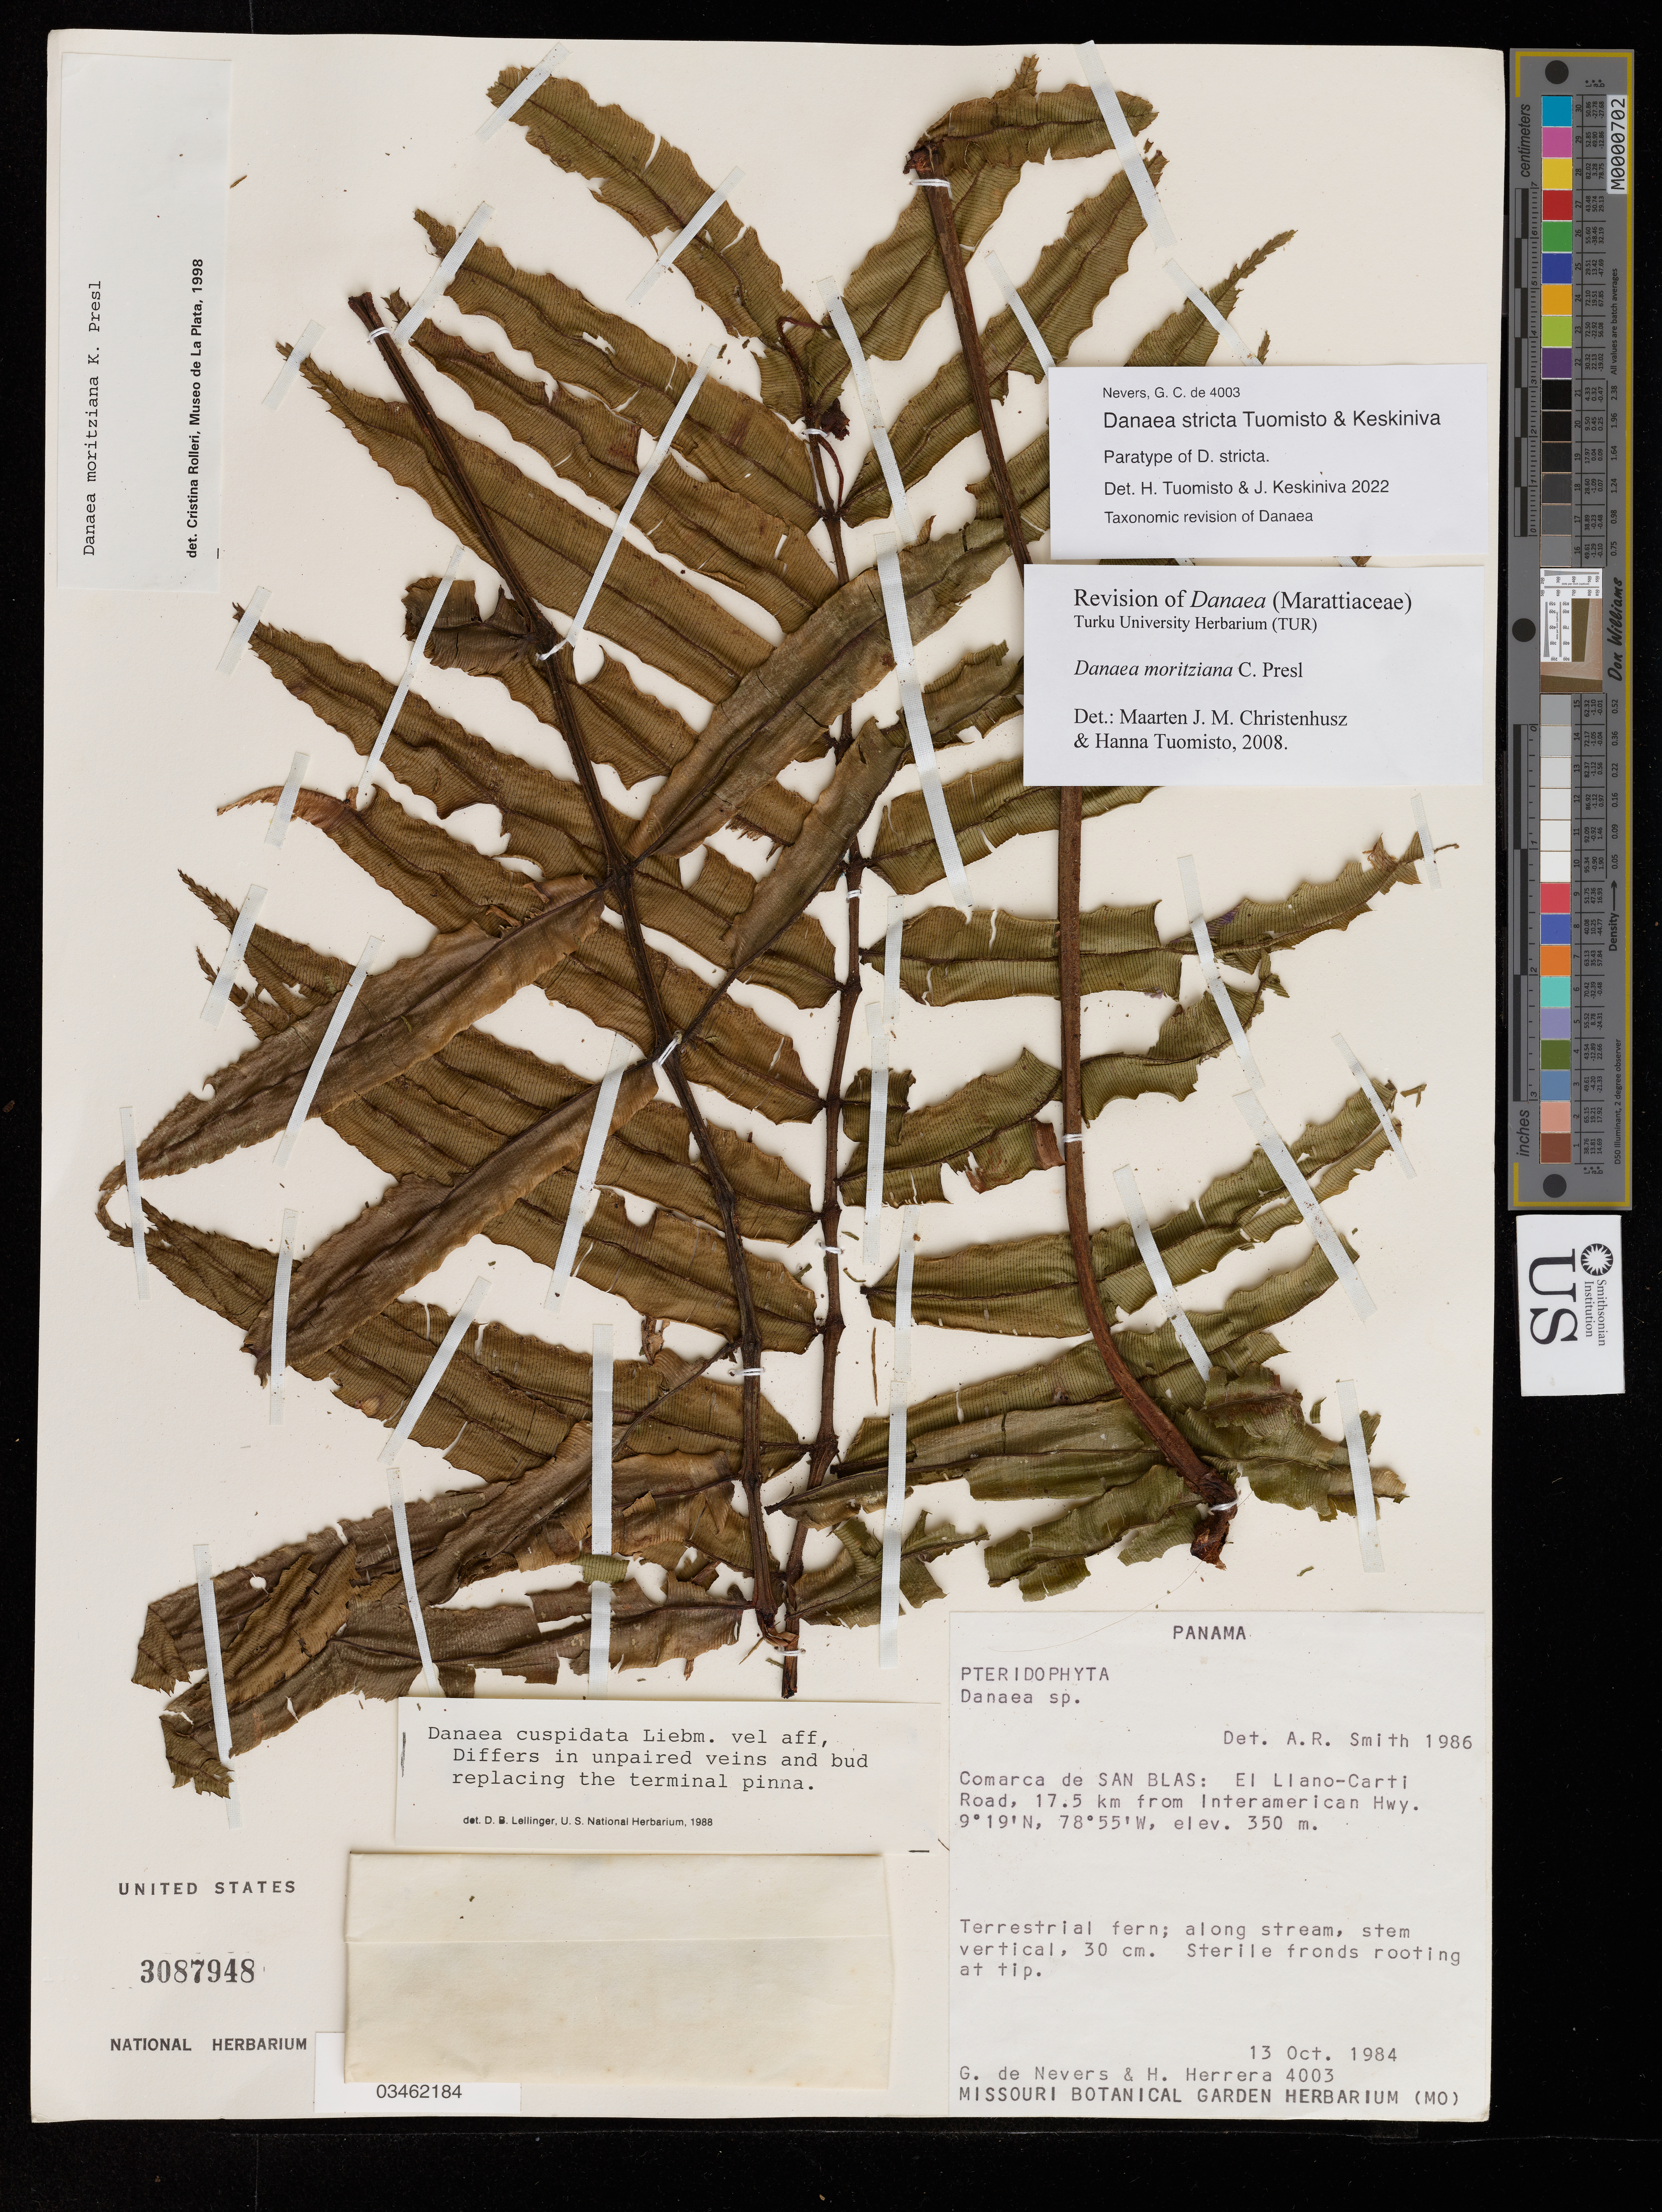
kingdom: Plantae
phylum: Tracheophyta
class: Polypodiopsida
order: Marattiales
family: Marattiaceae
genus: Danaea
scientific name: Danaea stricta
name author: Tuomisto & Keskiniva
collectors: G. Nevers & H. Herrera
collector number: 4003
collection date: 1984-10-13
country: Panama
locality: Comarca de San Blas: El Llano-Carti Road, 17.5 km from Interamerican Hwy.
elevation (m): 350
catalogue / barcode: US 3087948